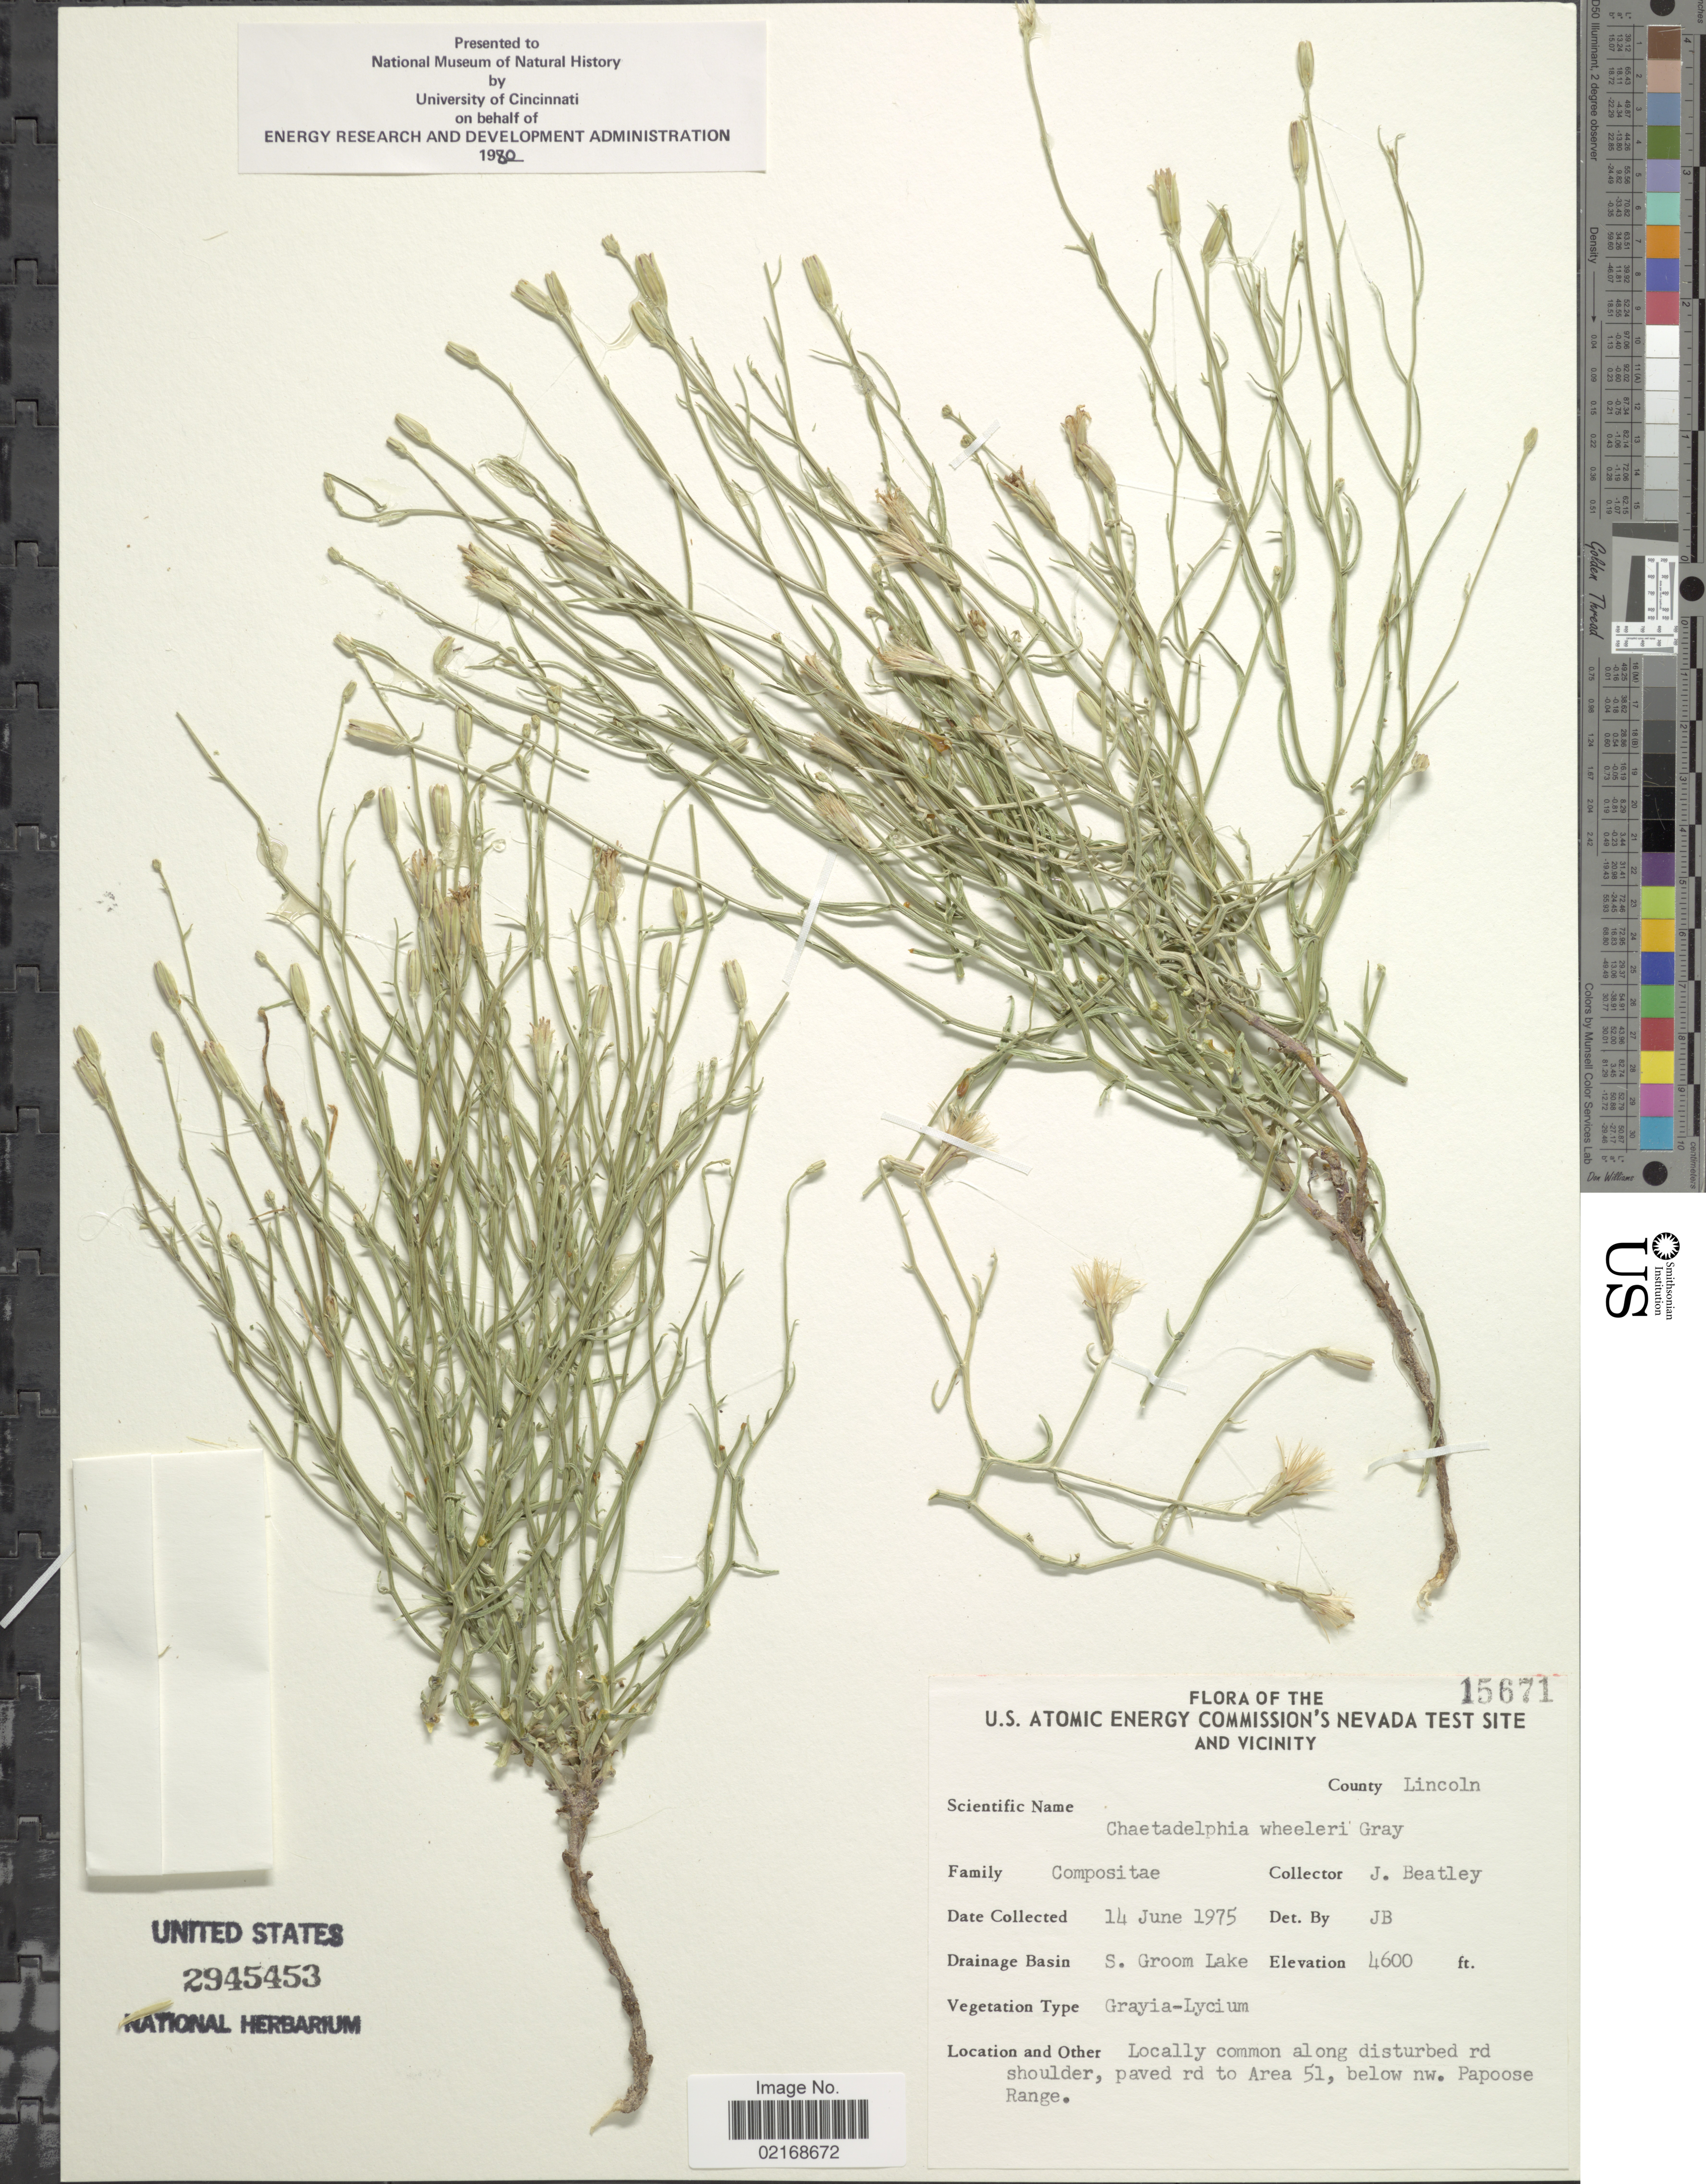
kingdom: Plantae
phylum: Tracheophyta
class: Magnoliopsida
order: Asterales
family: Asteraceae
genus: Chaetadelpha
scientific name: Chaetadelpha wheeleri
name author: A. Gray ex S. Watson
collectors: J. C. Beatley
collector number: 15671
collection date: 1975-06-14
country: United States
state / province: Nevada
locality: U.S. Atomic Energy Commission's Nevada Test Site and Vicinity, Drainage Basin: S. Groom Lake, paved rd to Area 51, below nw. Papoose Range, County: Lincoln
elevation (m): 1402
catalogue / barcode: US 2945453